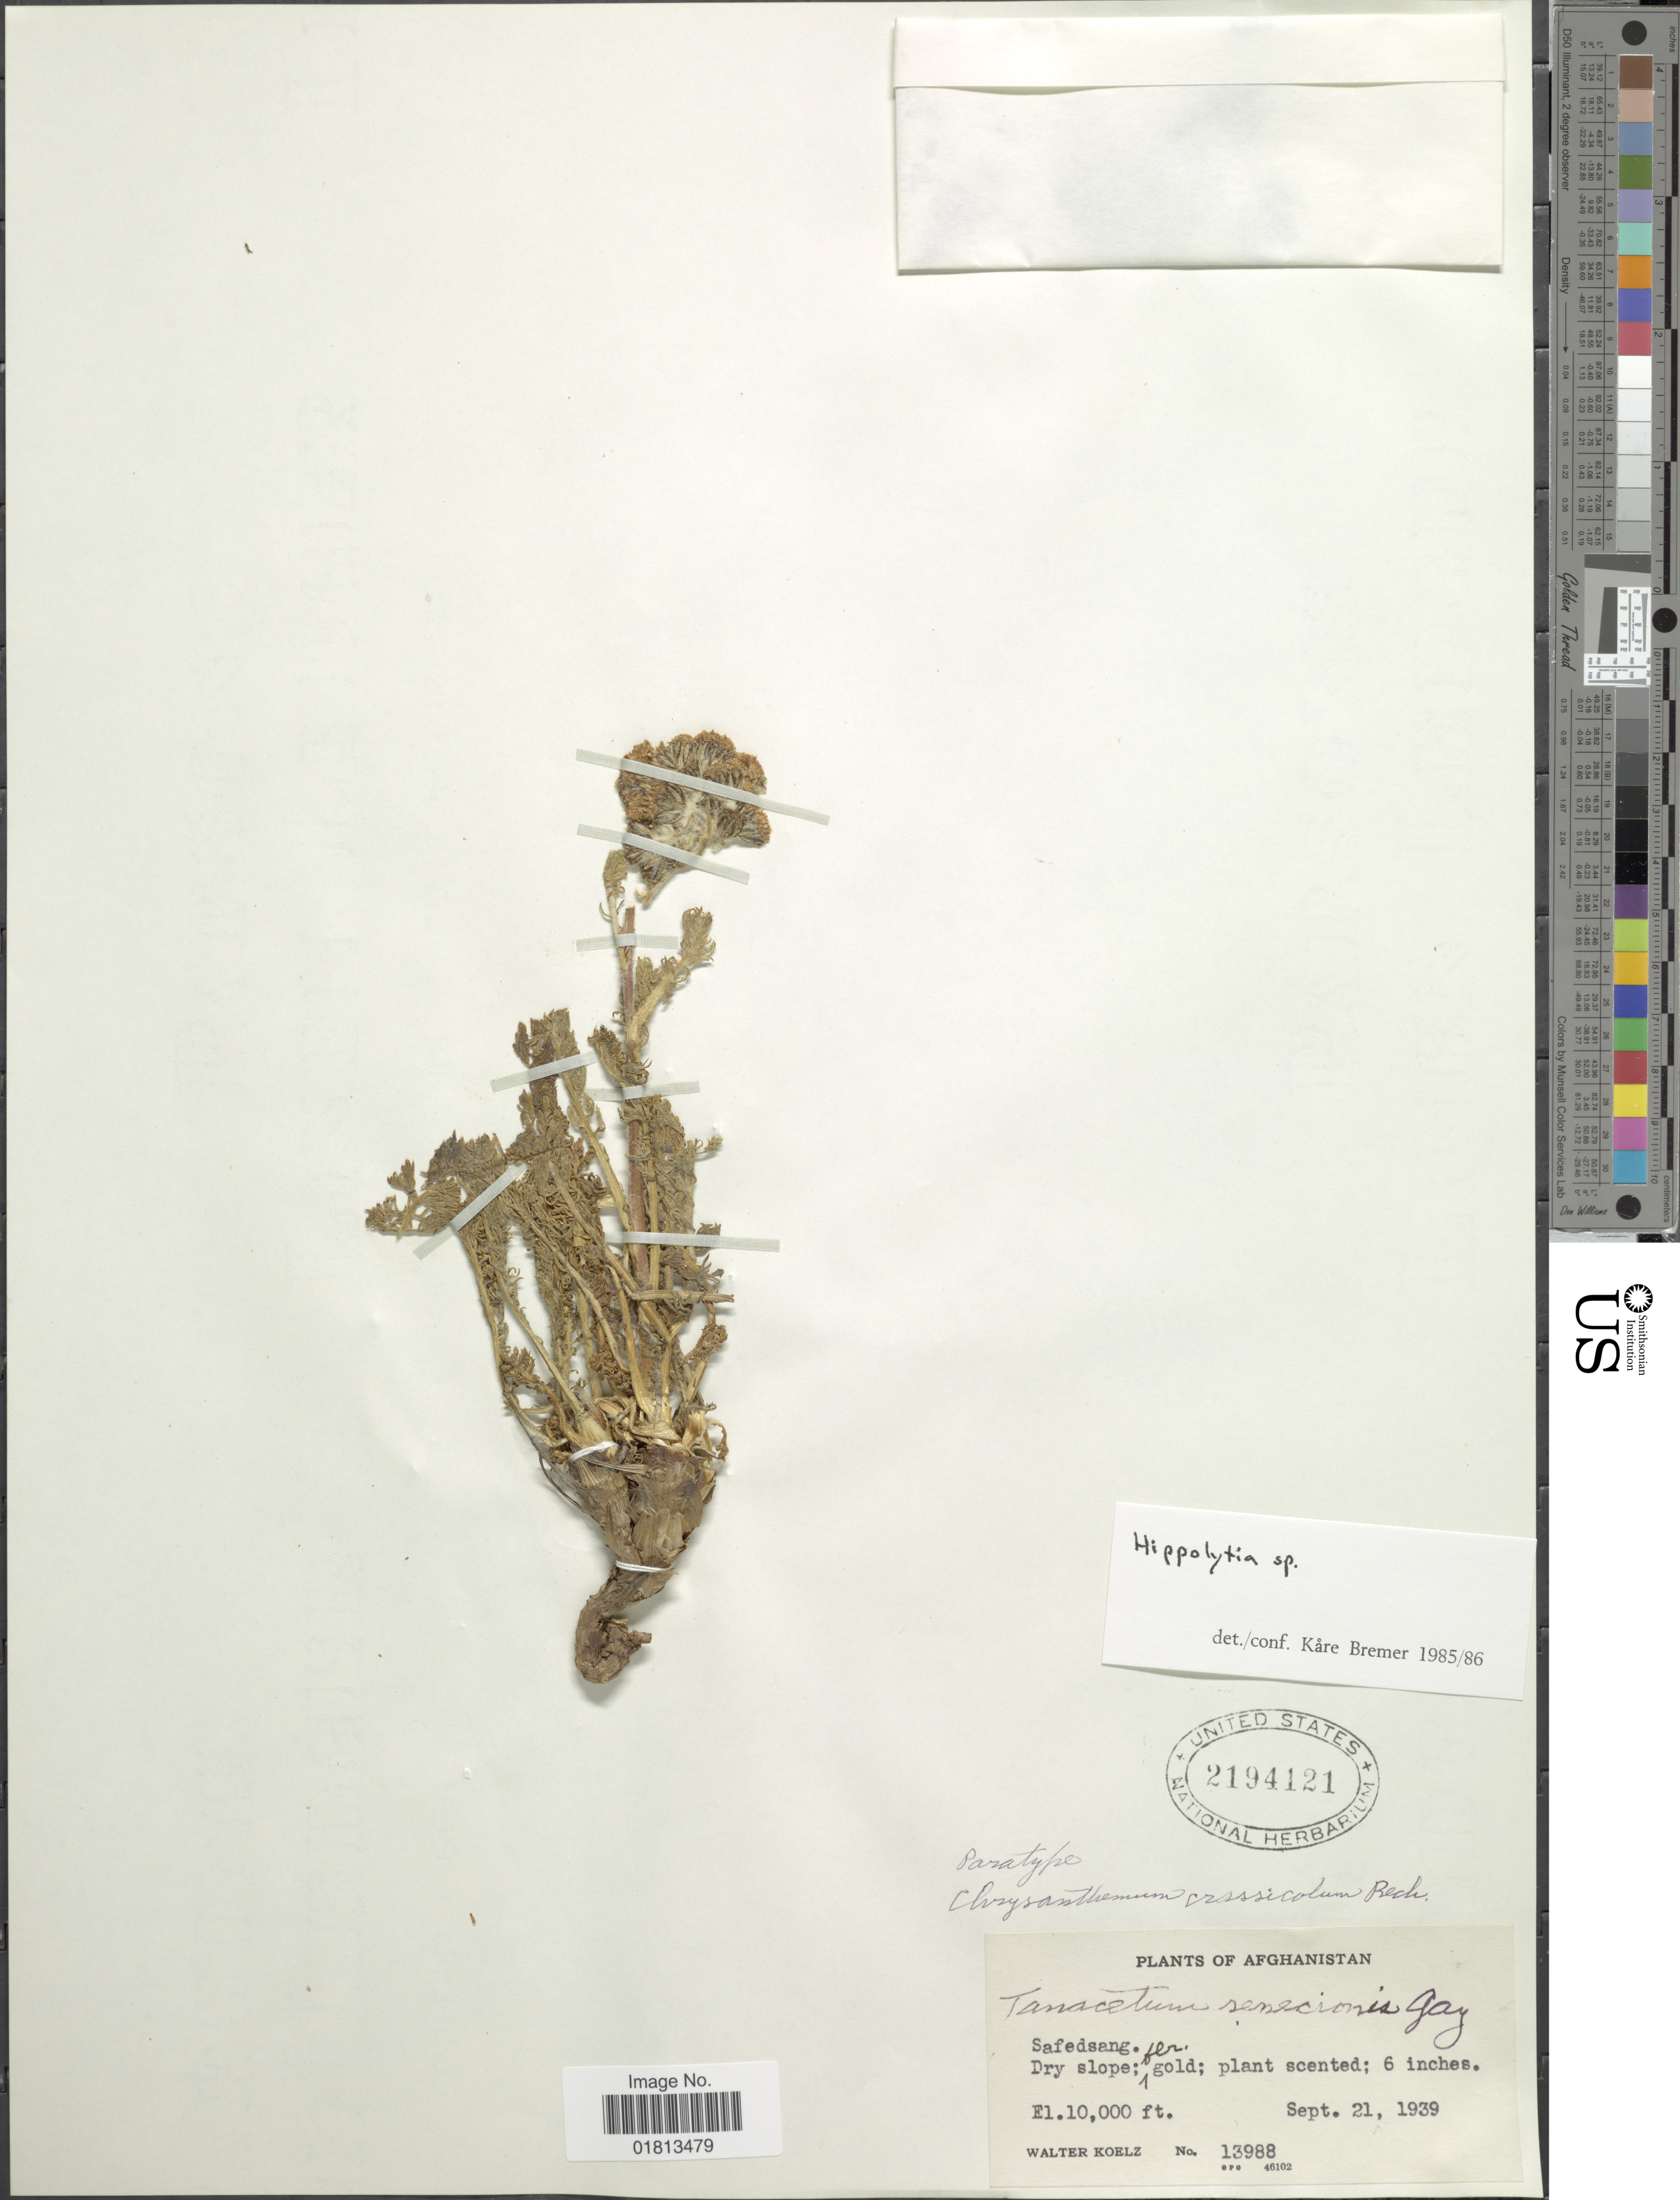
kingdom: Plantae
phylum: Tracheophyta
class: Magnoliopsida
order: Asterales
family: Asteraceae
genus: Hippolytia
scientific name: Hippolytia sp.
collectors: W. N. Koelz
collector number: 13988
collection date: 1939-09-21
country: Afghanistan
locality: Safedsang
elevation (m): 3048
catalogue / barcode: US 2194121